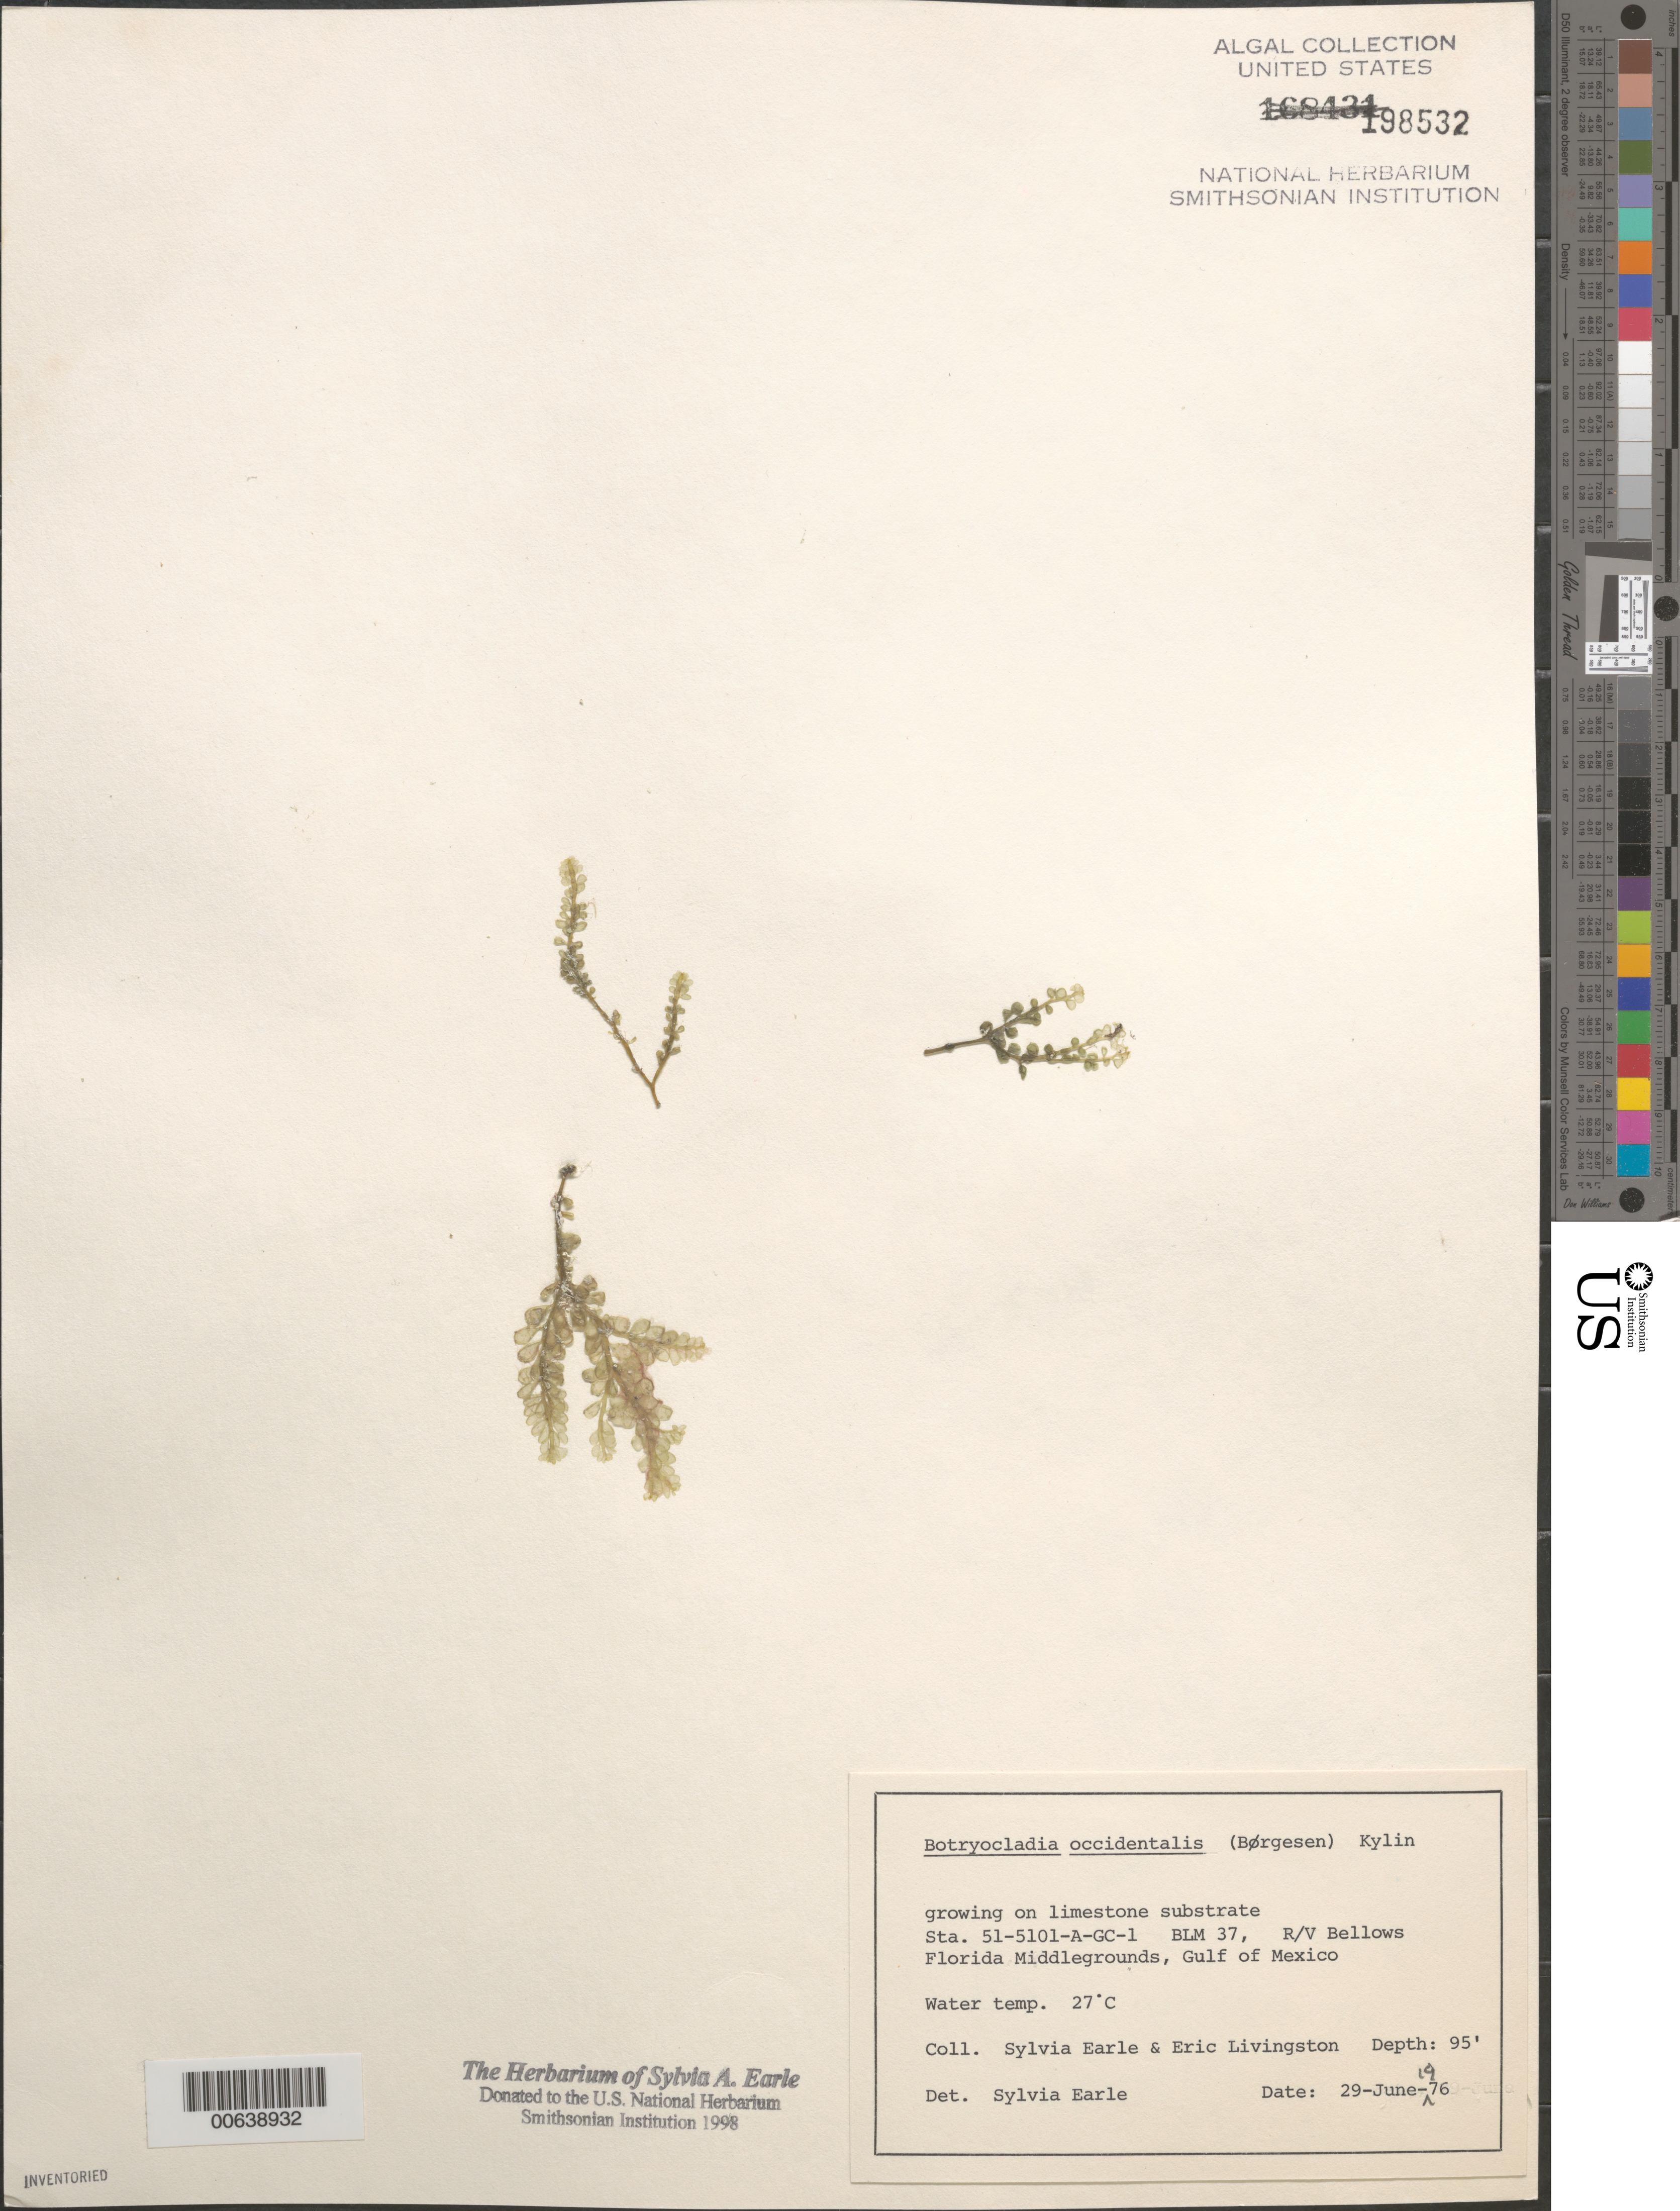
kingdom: Plantae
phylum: Rhodophyta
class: Florideophyceae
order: Rhodymeniales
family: Rhodymeniaceae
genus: Botryocladia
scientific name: Botryocladia occidentalis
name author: (Børgesen) Kylin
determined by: Earle, S. A.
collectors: S. A. Earle & E. Livingston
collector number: Station 51-5101-a-gc-1 & BLM 37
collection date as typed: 29 Jun 1976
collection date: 1976-06-29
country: United States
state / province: Florida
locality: Florida Middle Grounds, Gulf of Mexico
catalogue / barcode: US 198532